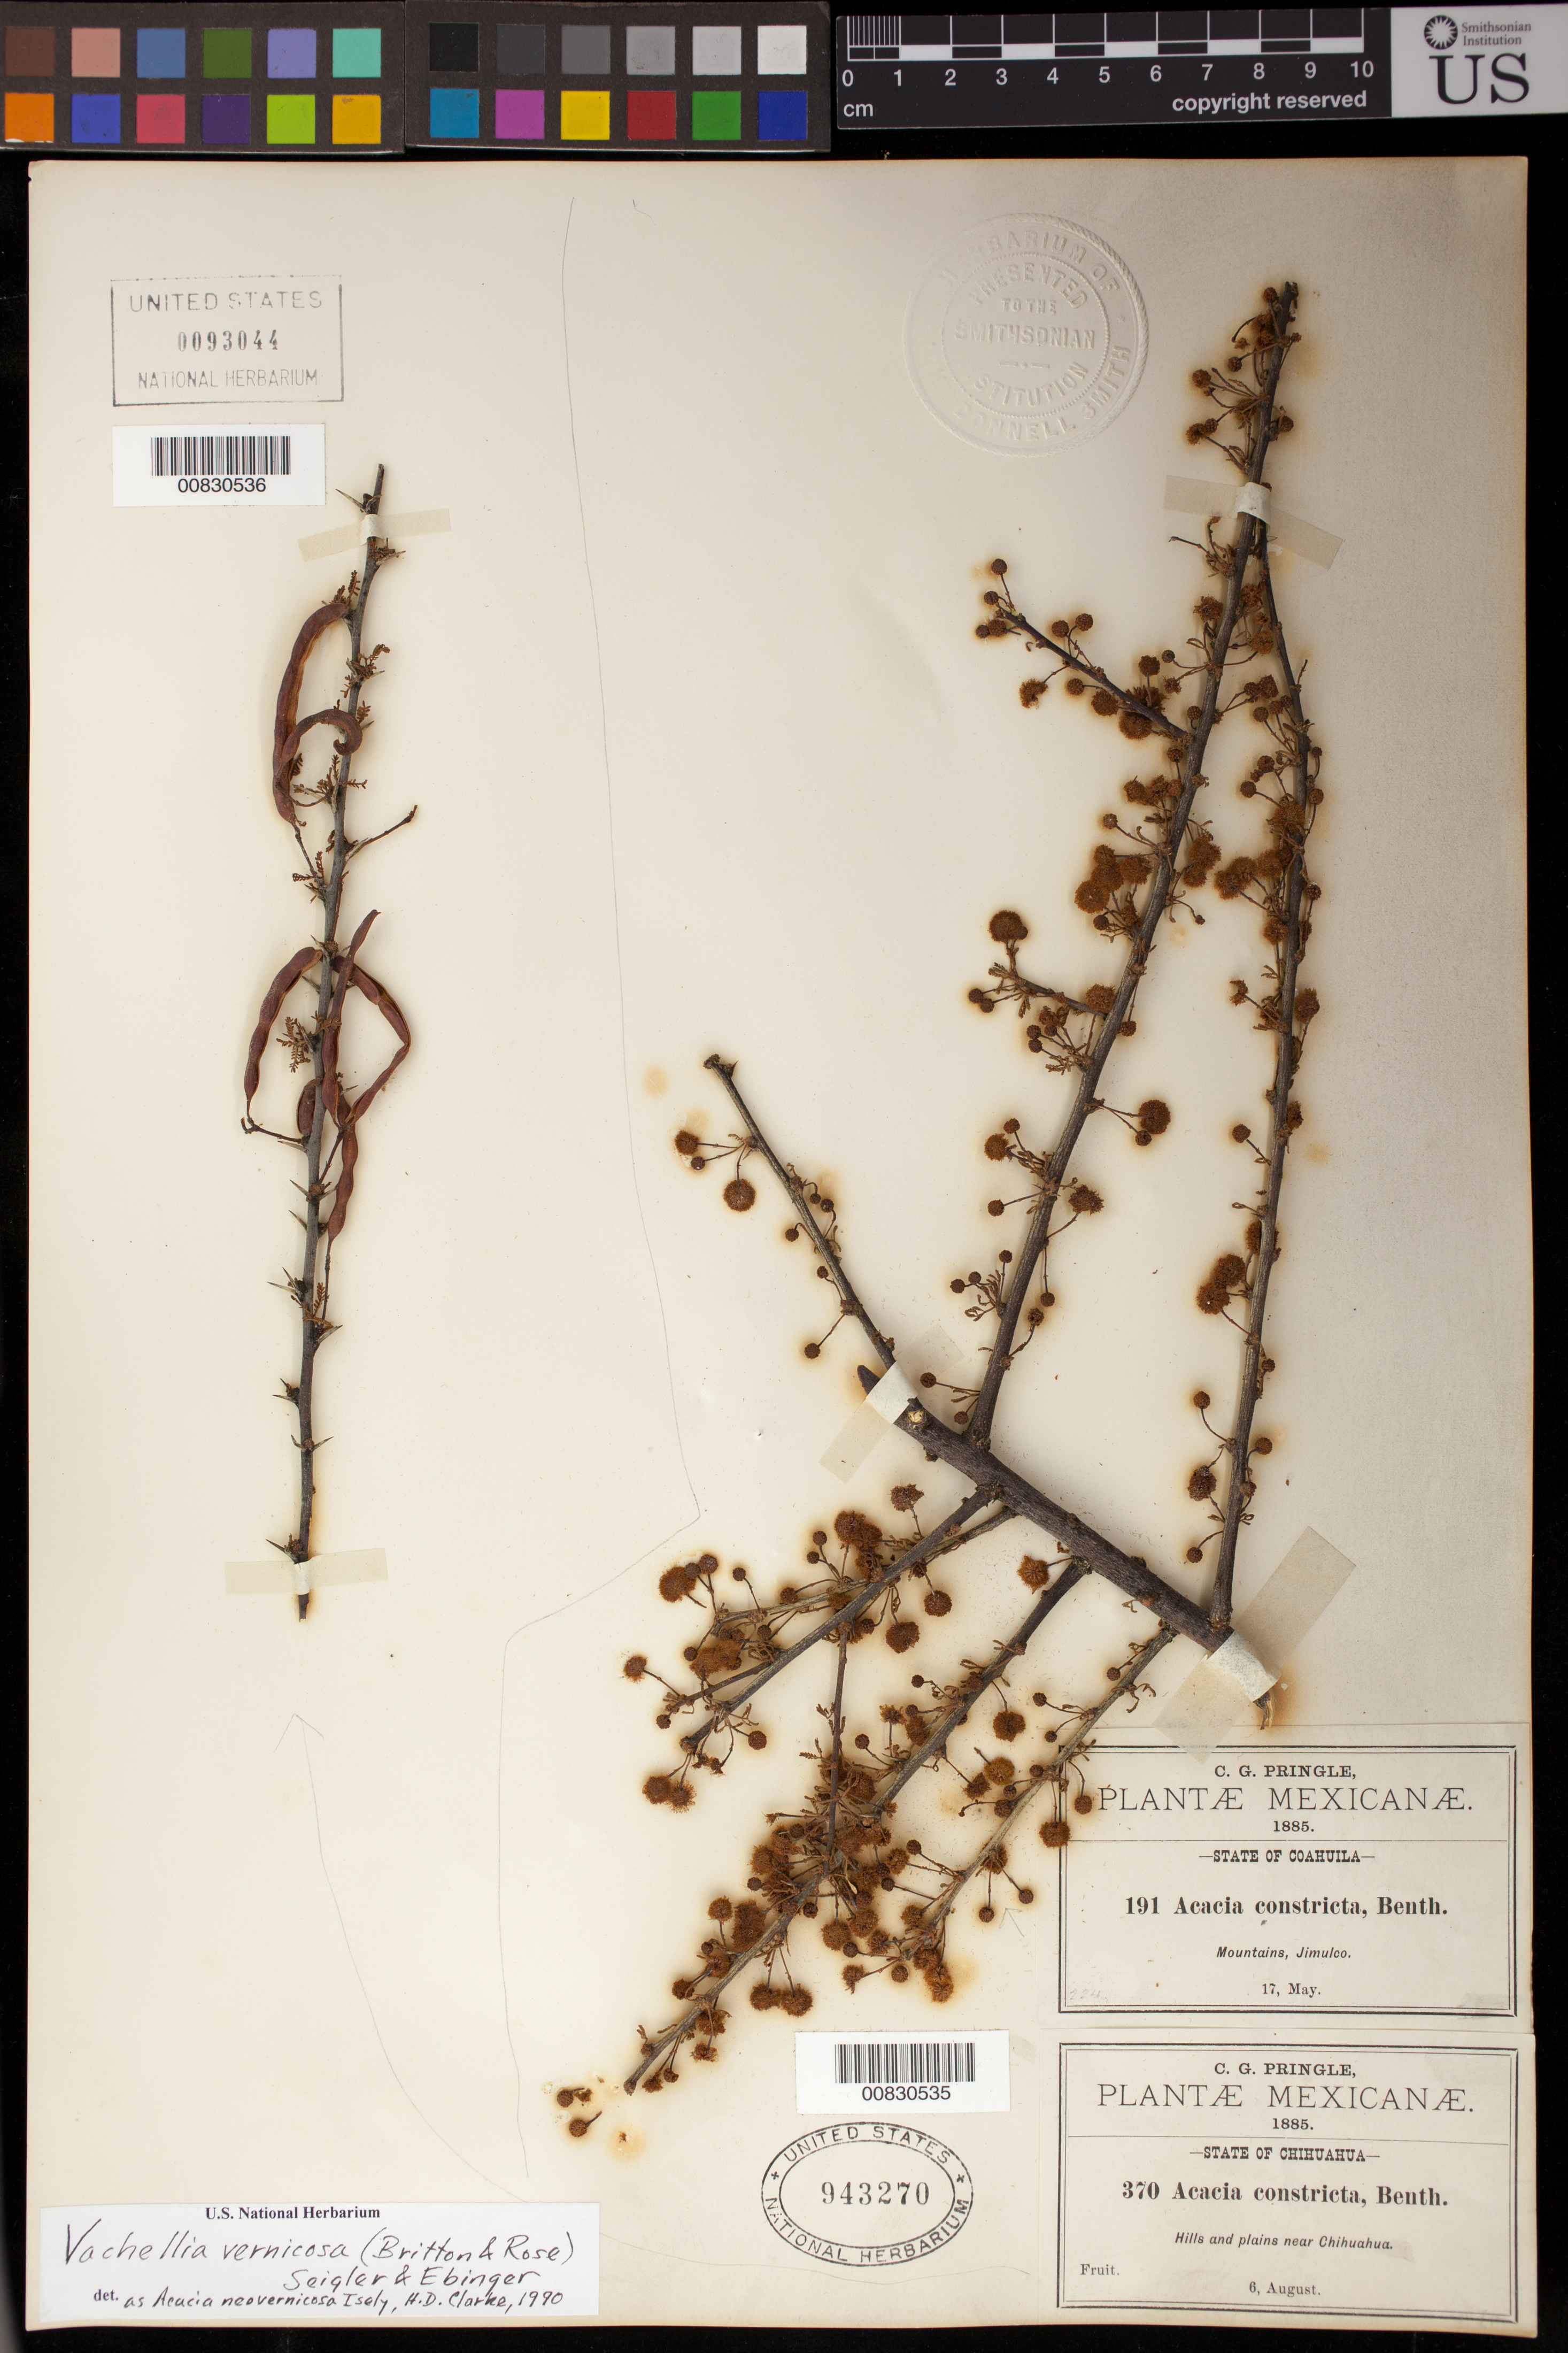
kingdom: Plantae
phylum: Tracheophyta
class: Magnoliopsida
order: Fabales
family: Fabaceae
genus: Vachellia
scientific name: Vachellia vernicosa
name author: (Britton & Rose) Seigler & Ebinger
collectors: C. G. Pringle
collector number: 191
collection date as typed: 17 May 1885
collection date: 1885-05-17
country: Mexico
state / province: Coahuila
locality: Mountains, Jimulco, Coahuila.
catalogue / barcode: US 943270